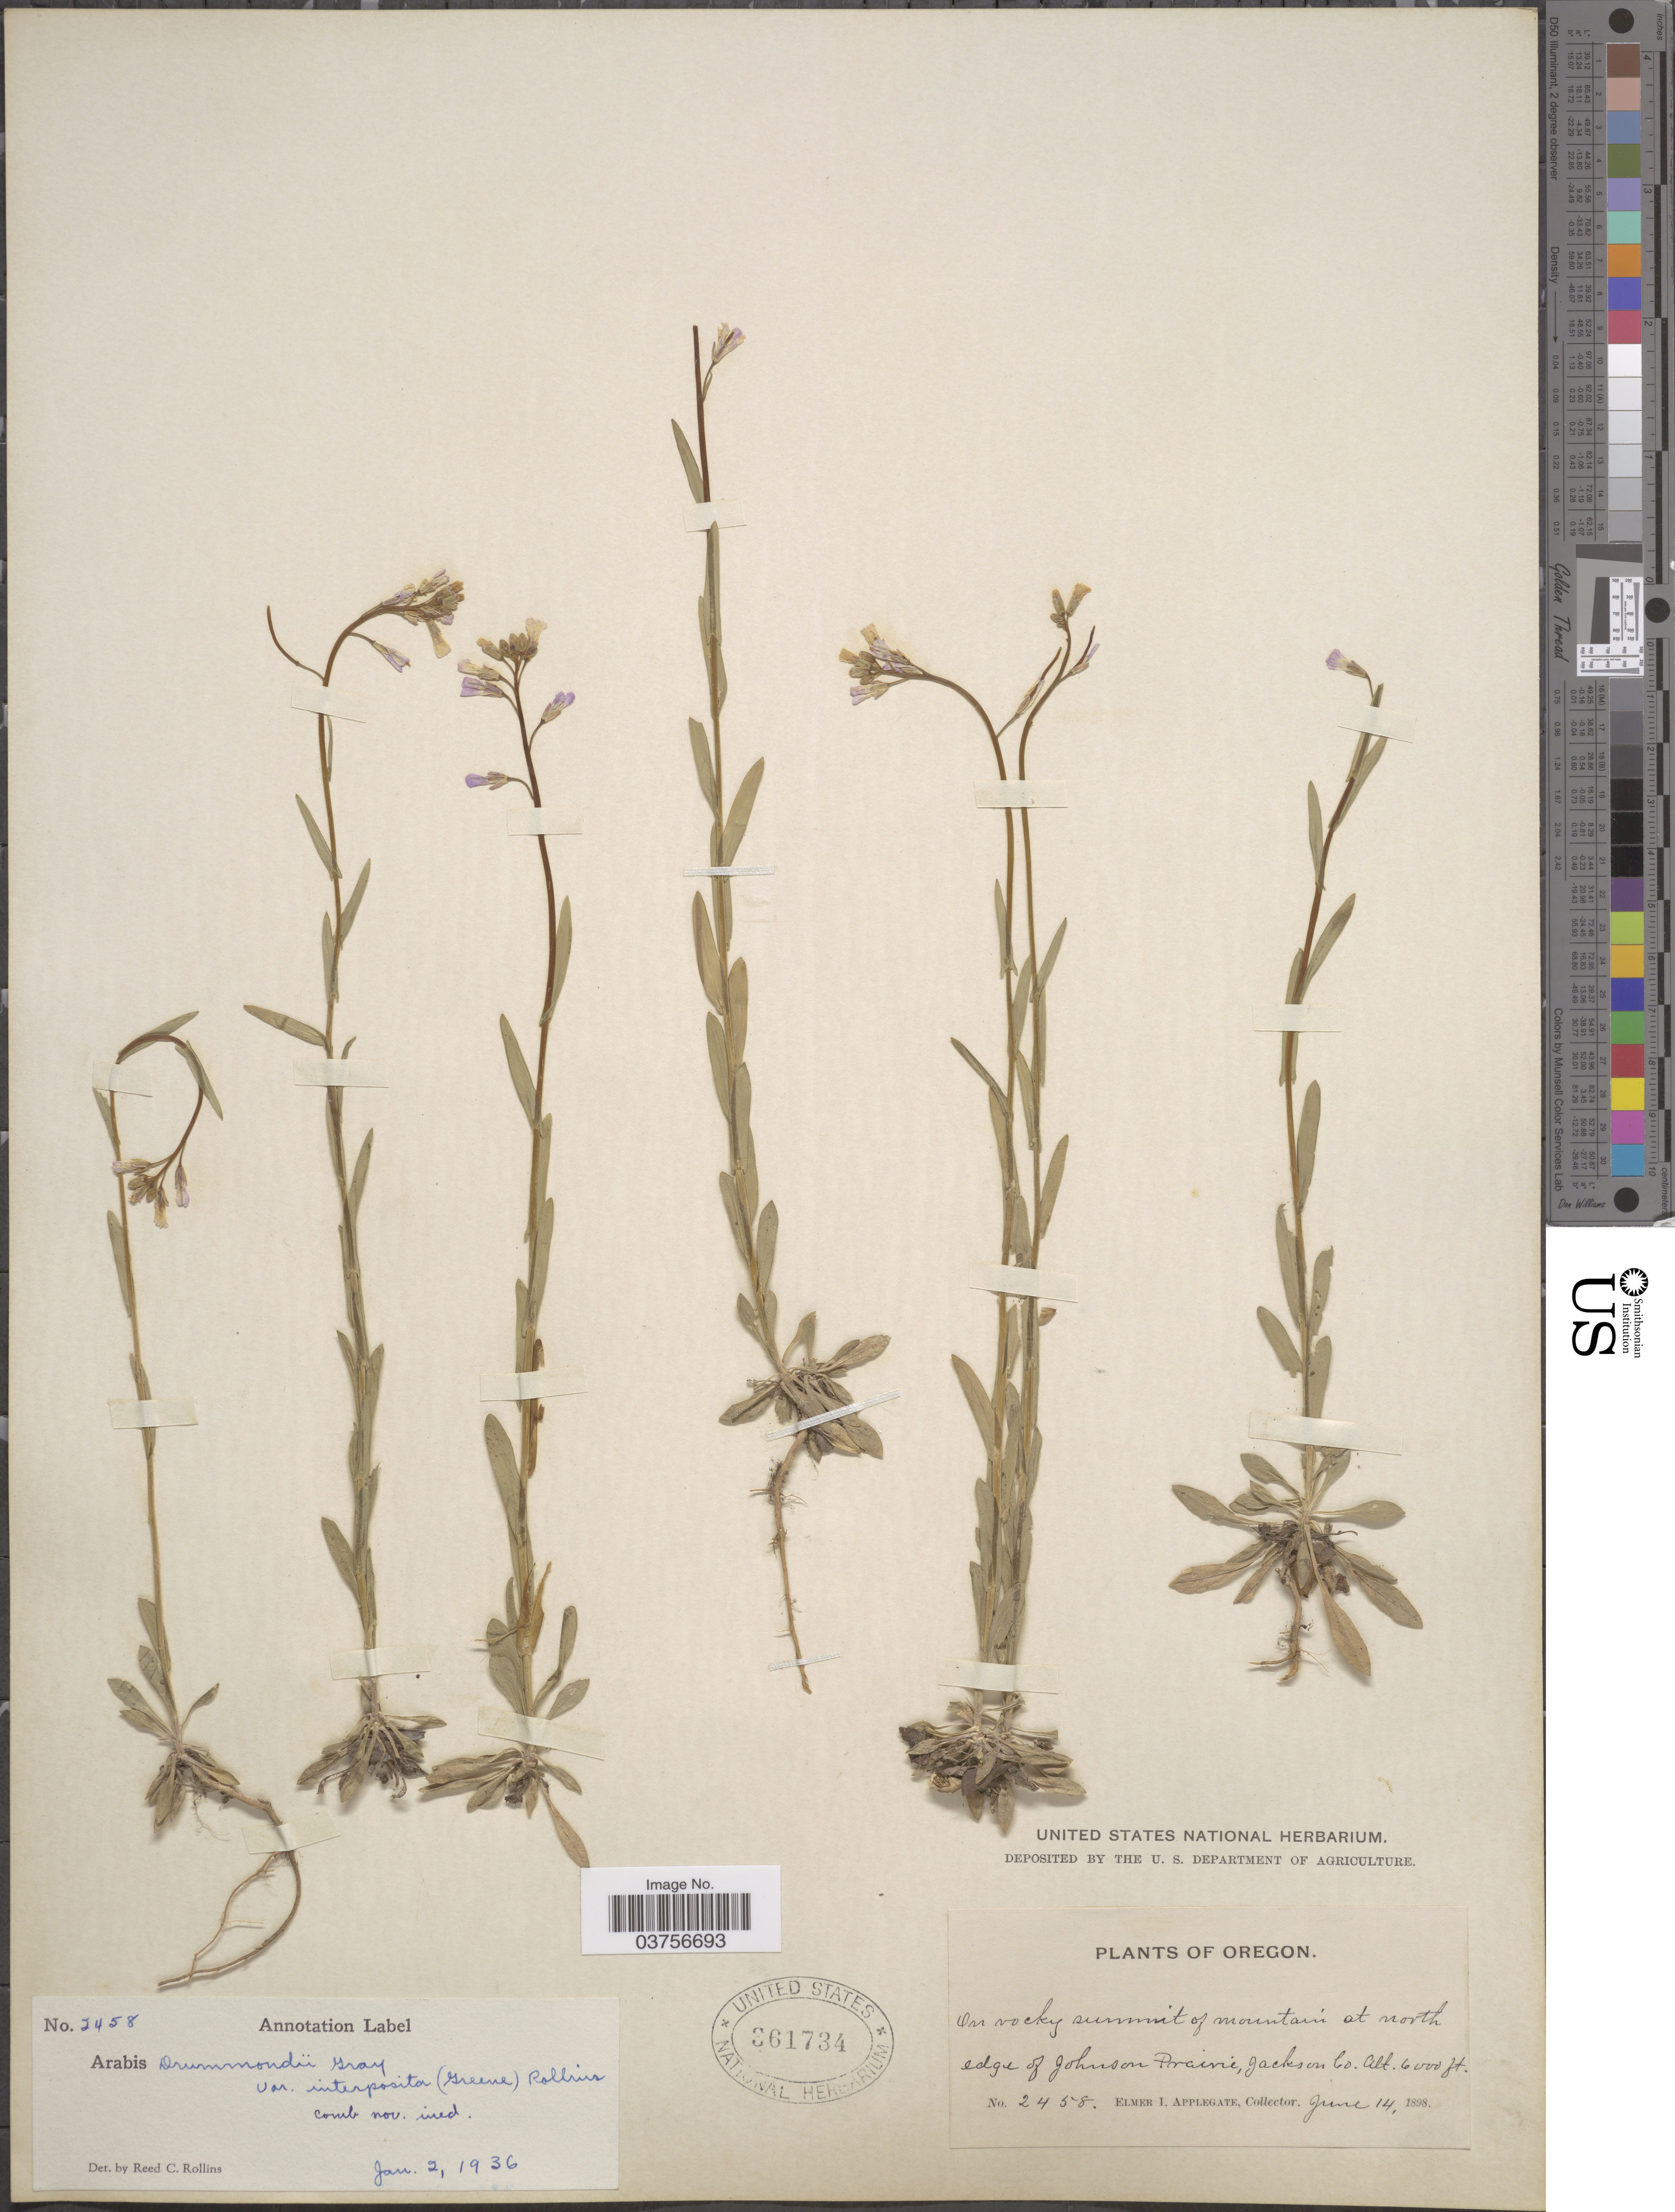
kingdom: Plantae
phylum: Tracheophyta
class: Magnoliopsida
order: Brassicales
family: Brassicaceae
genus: Arabis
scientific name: Arabis divaricarpa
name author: A. Nelson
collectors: E. I. Applegate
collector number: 2458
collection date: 1898-06-14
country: United States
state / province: Oregon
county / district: Jackson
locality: On rocky summit of mountain at north edge of Johnson Prairie, Jackson Co.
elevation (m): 1829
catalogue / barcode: US 361734